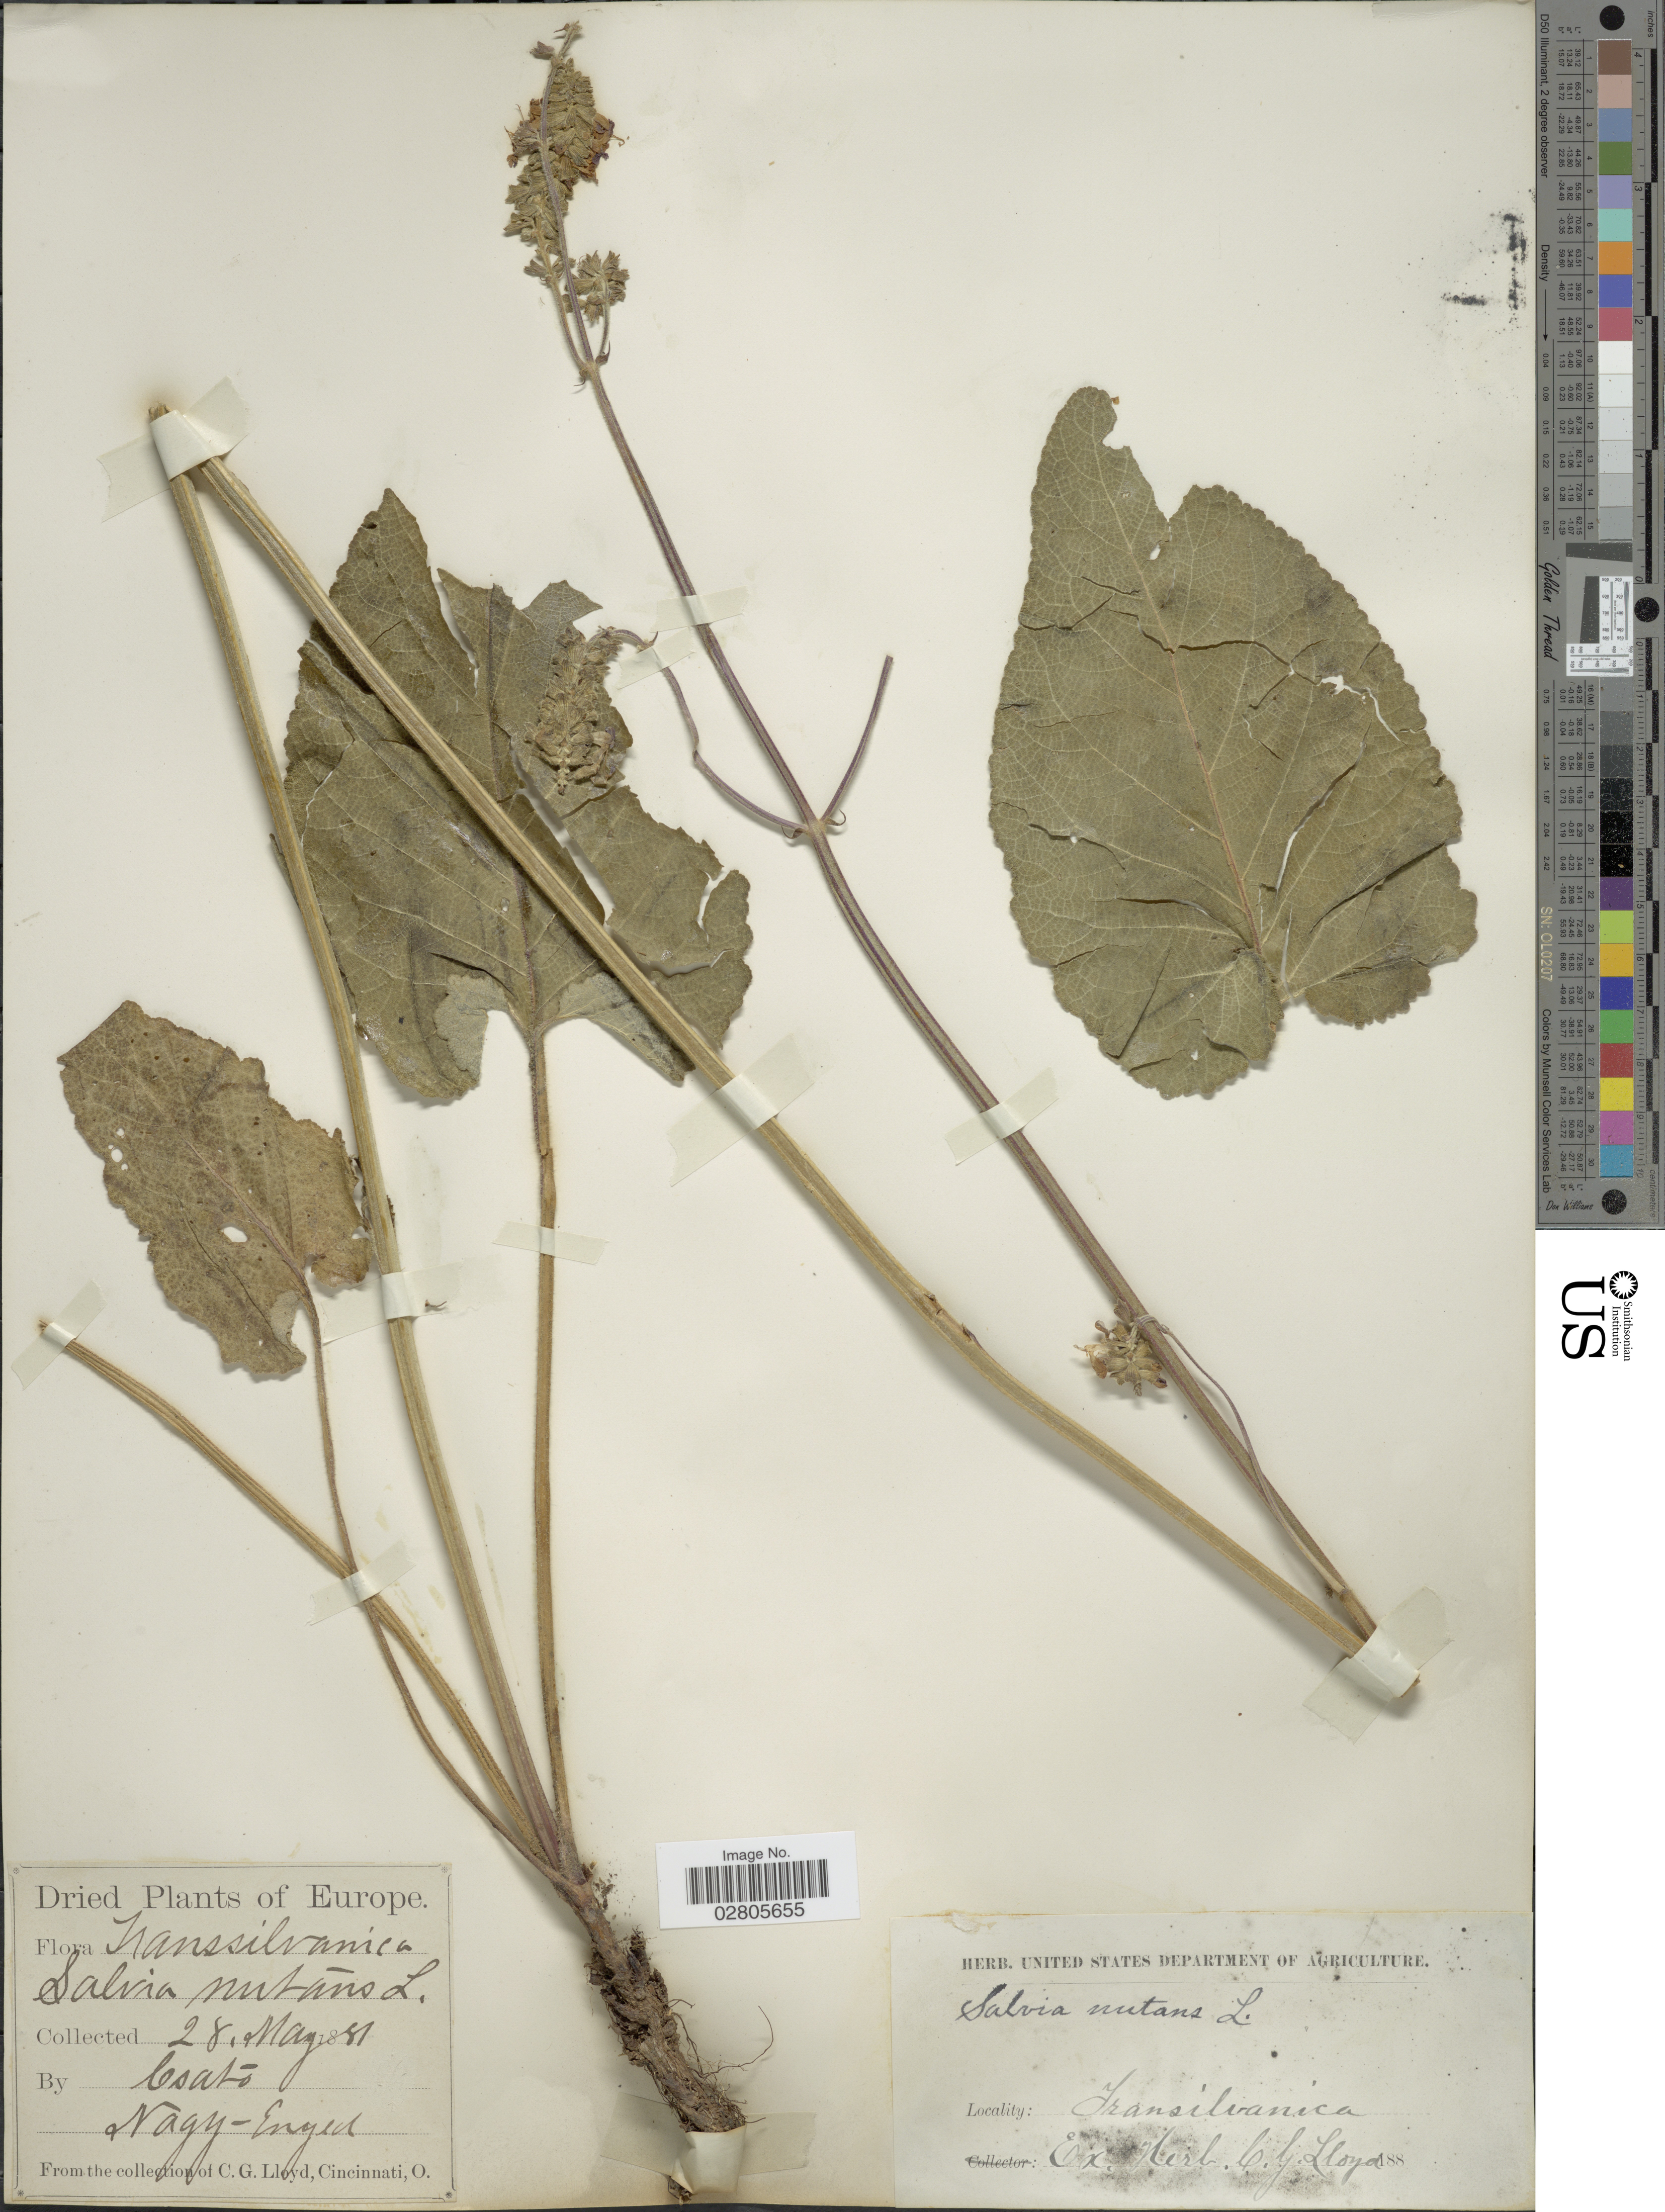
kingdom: Plantae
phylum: Tracheophyta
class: Magnoliopsida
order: Lamiales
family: Lamiaceae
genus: Salvia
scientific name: Salvia nutans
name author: L.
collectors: Csató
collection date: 1881-05-28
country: Romania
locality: Europe. Transsilvanica. Nagy-Enyed.